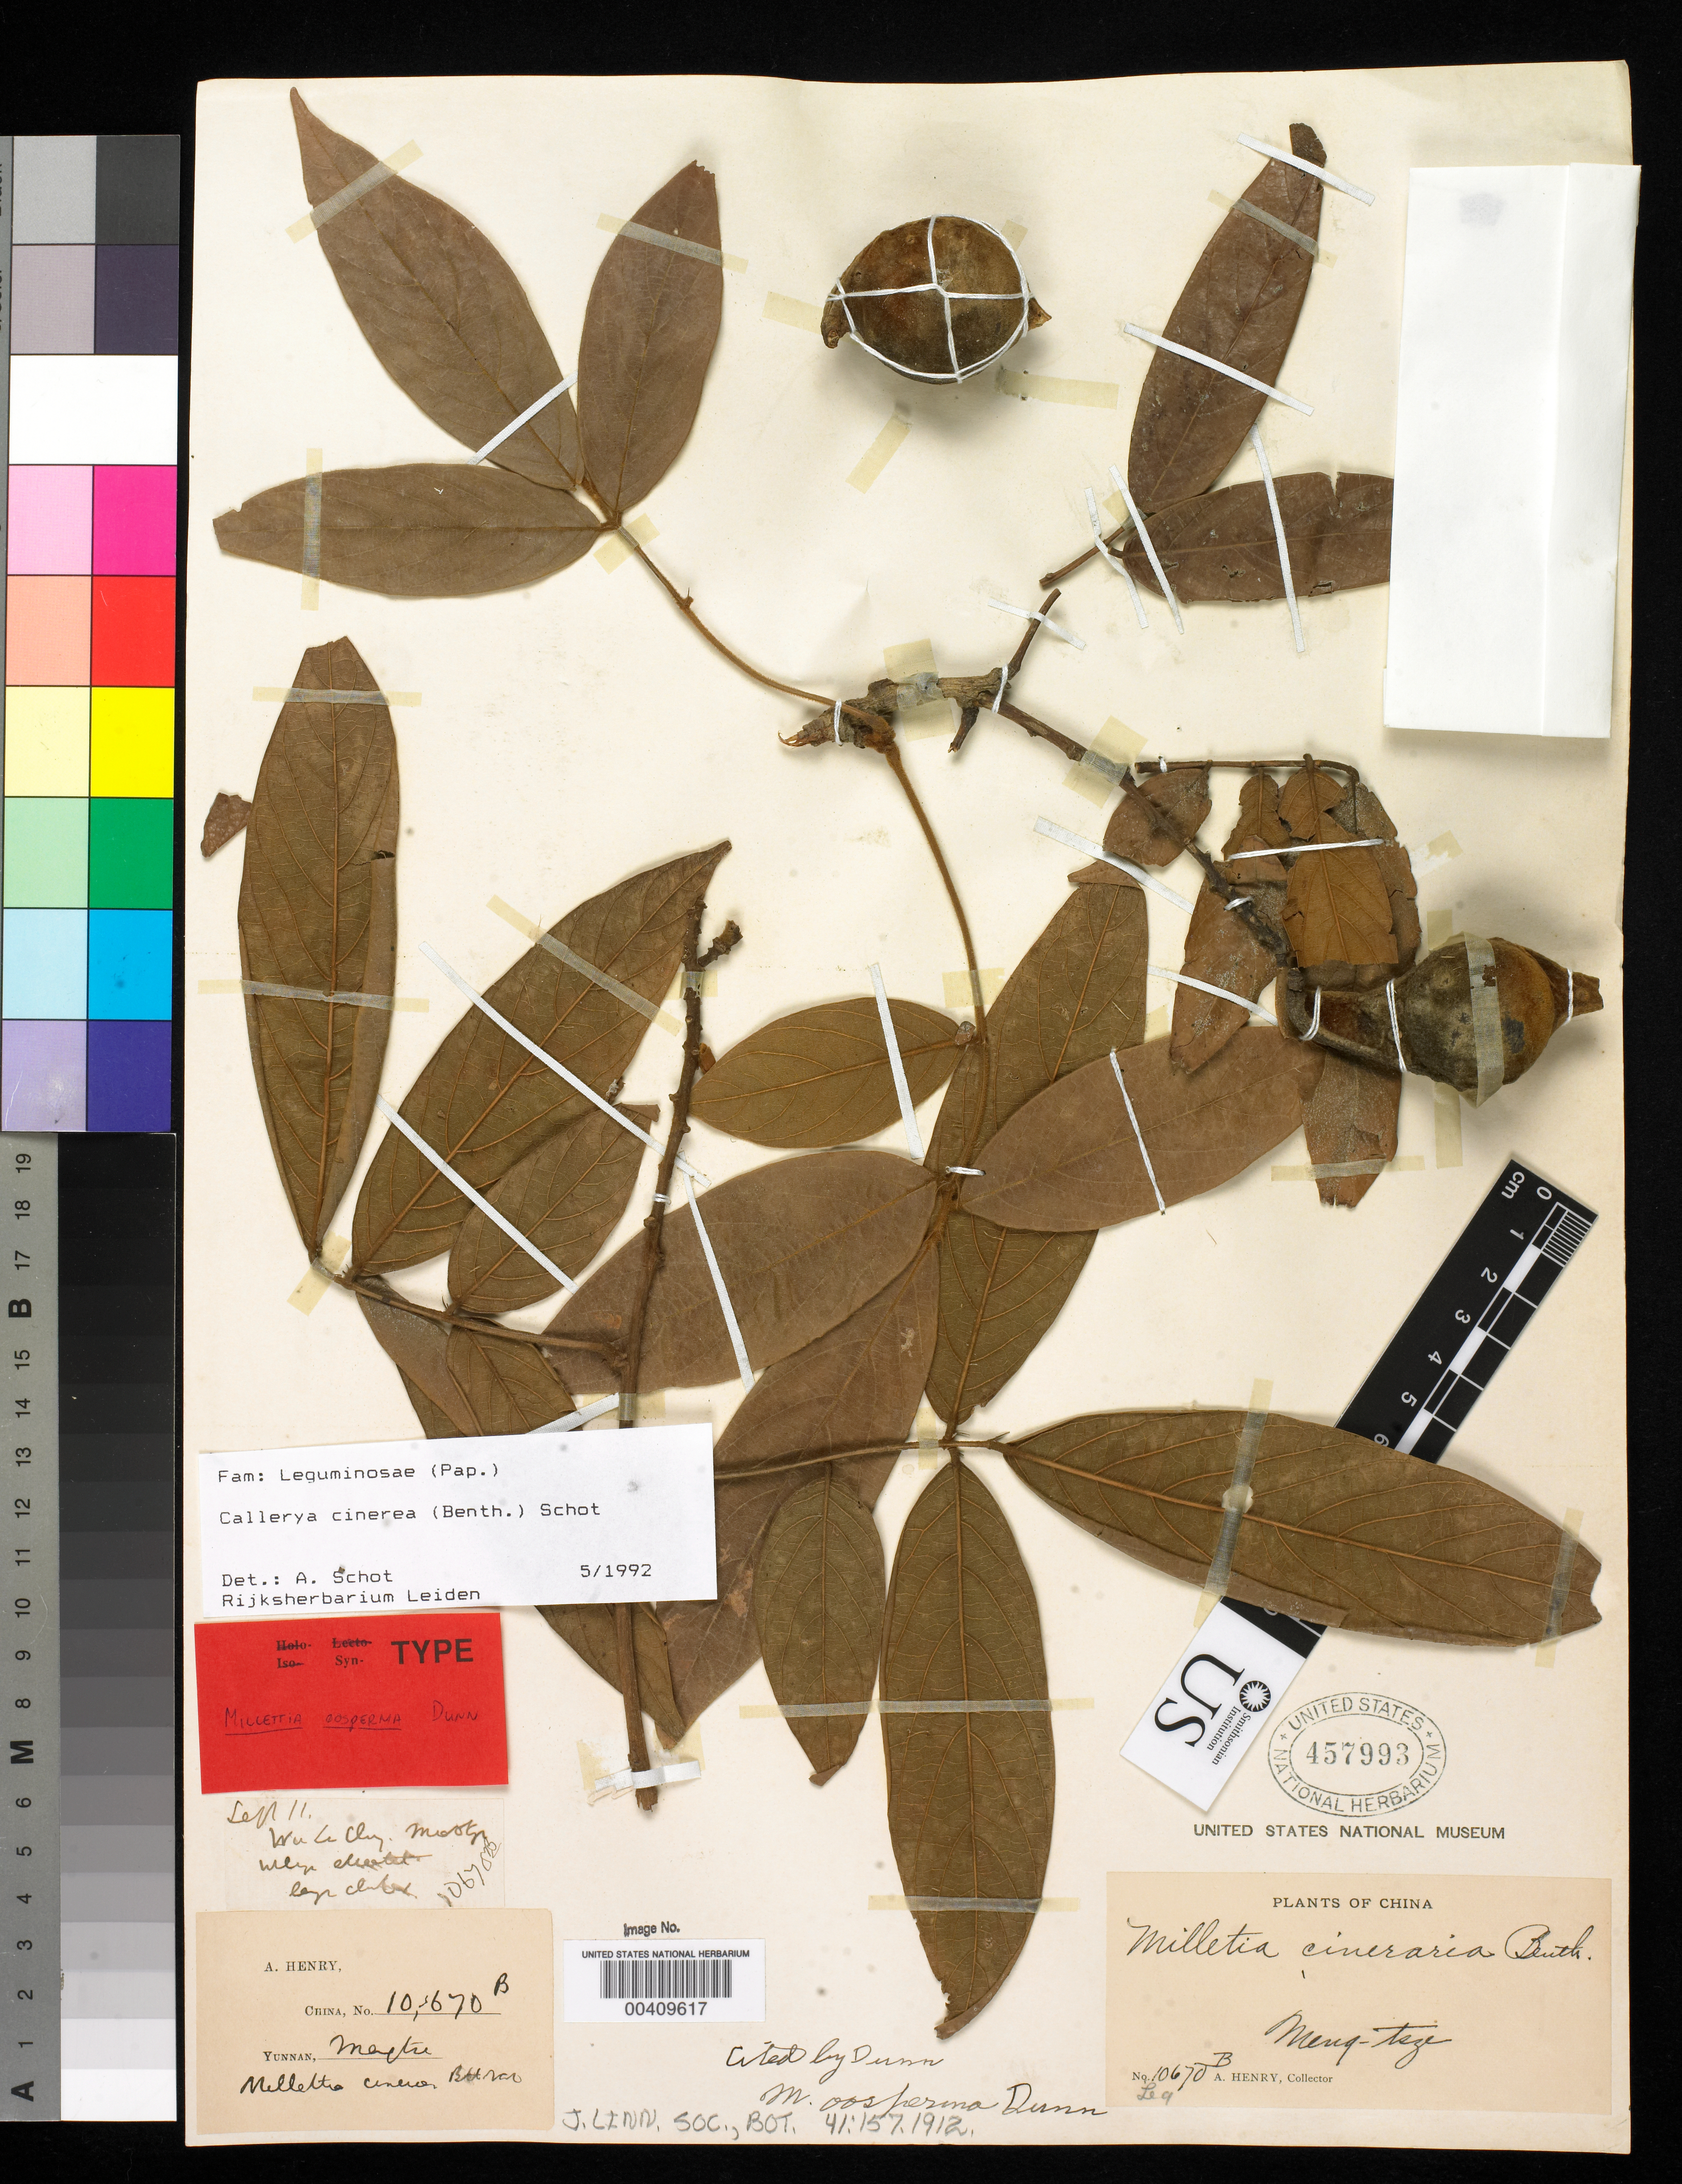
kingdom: Plantae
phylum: Tracheophyta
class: Magnoliopsida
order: Fabales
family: Fabaceae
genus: Millettia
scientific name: Millettia oosperma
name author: Dunn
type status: Isosyntype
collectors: A. Henry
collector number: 10670 B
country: China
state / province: Yunnan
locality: Meng-tsze.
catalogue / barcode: US 357993